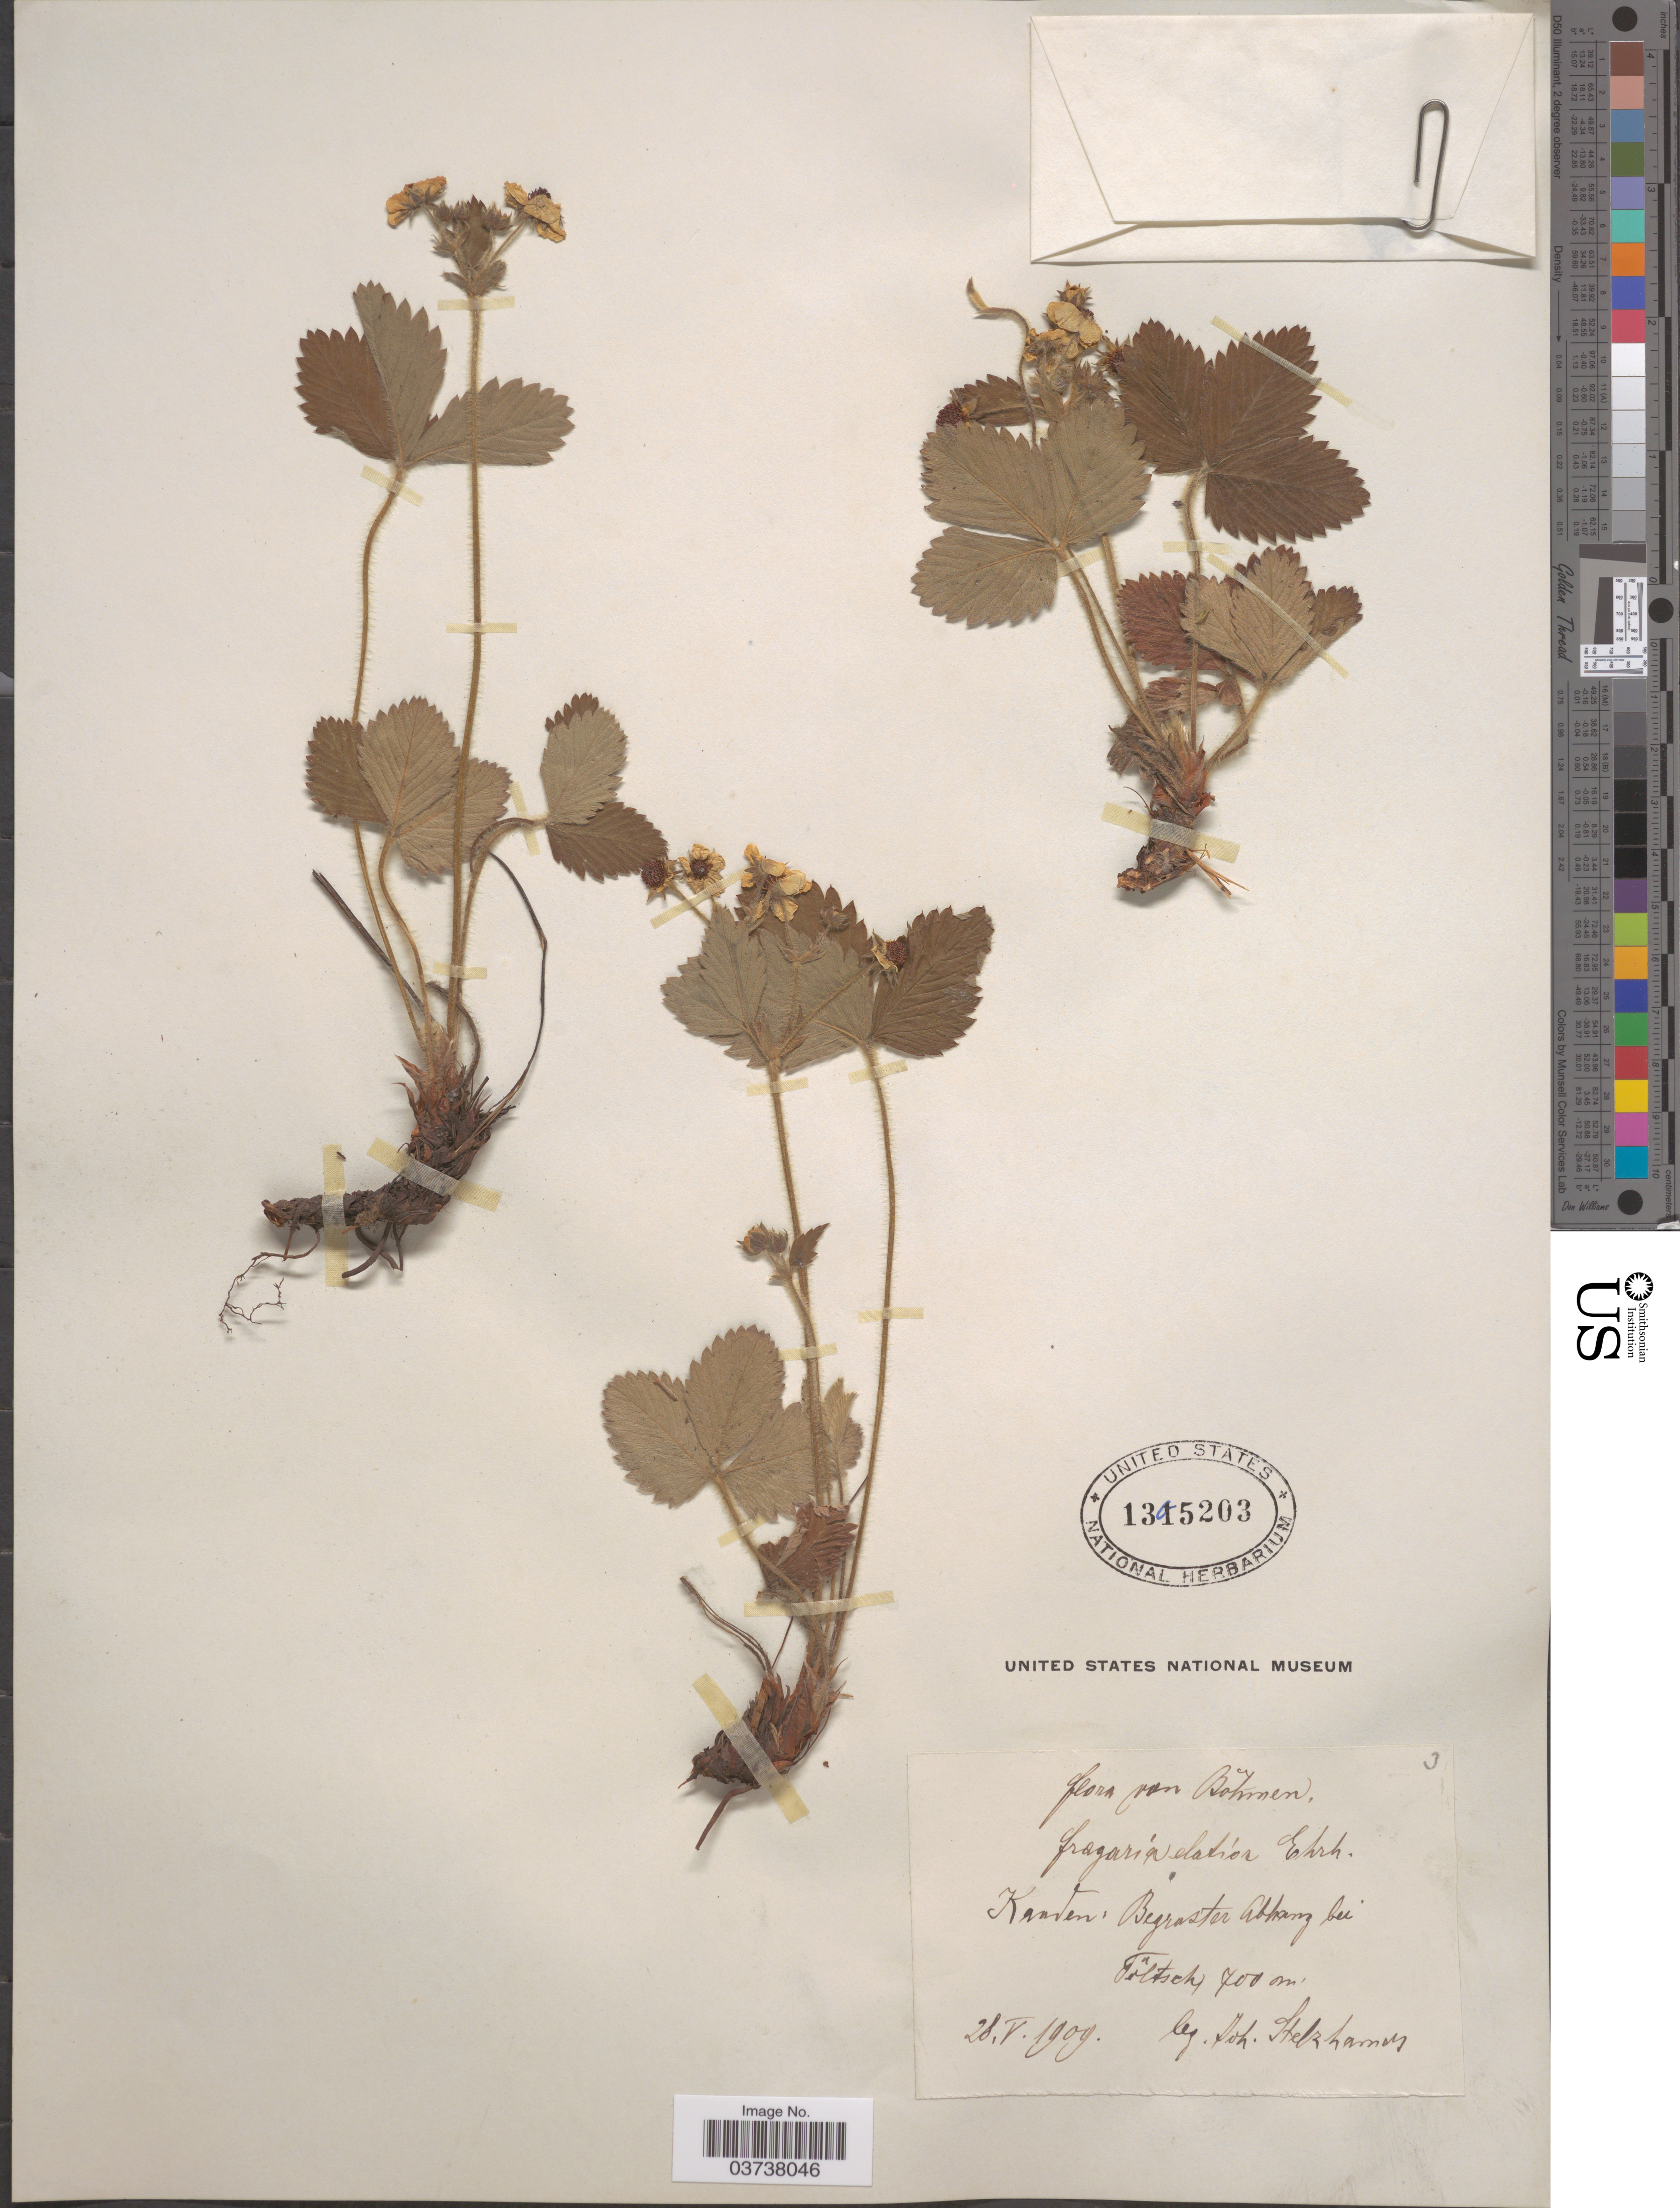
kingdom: Plantae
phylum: Tracheophyta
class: Magnoliopsida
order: Rosales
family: Rosaceae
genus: Fragaria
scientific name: Fragaria elatior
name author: Ehrh.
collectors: J. Stelzhamer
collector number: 3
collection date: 1909-05-28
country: Czechia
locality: Bôhmen. Kanden, Begraster Abhang bei Föltsch. [interpreted]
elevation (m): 700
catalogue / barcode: US 1395203